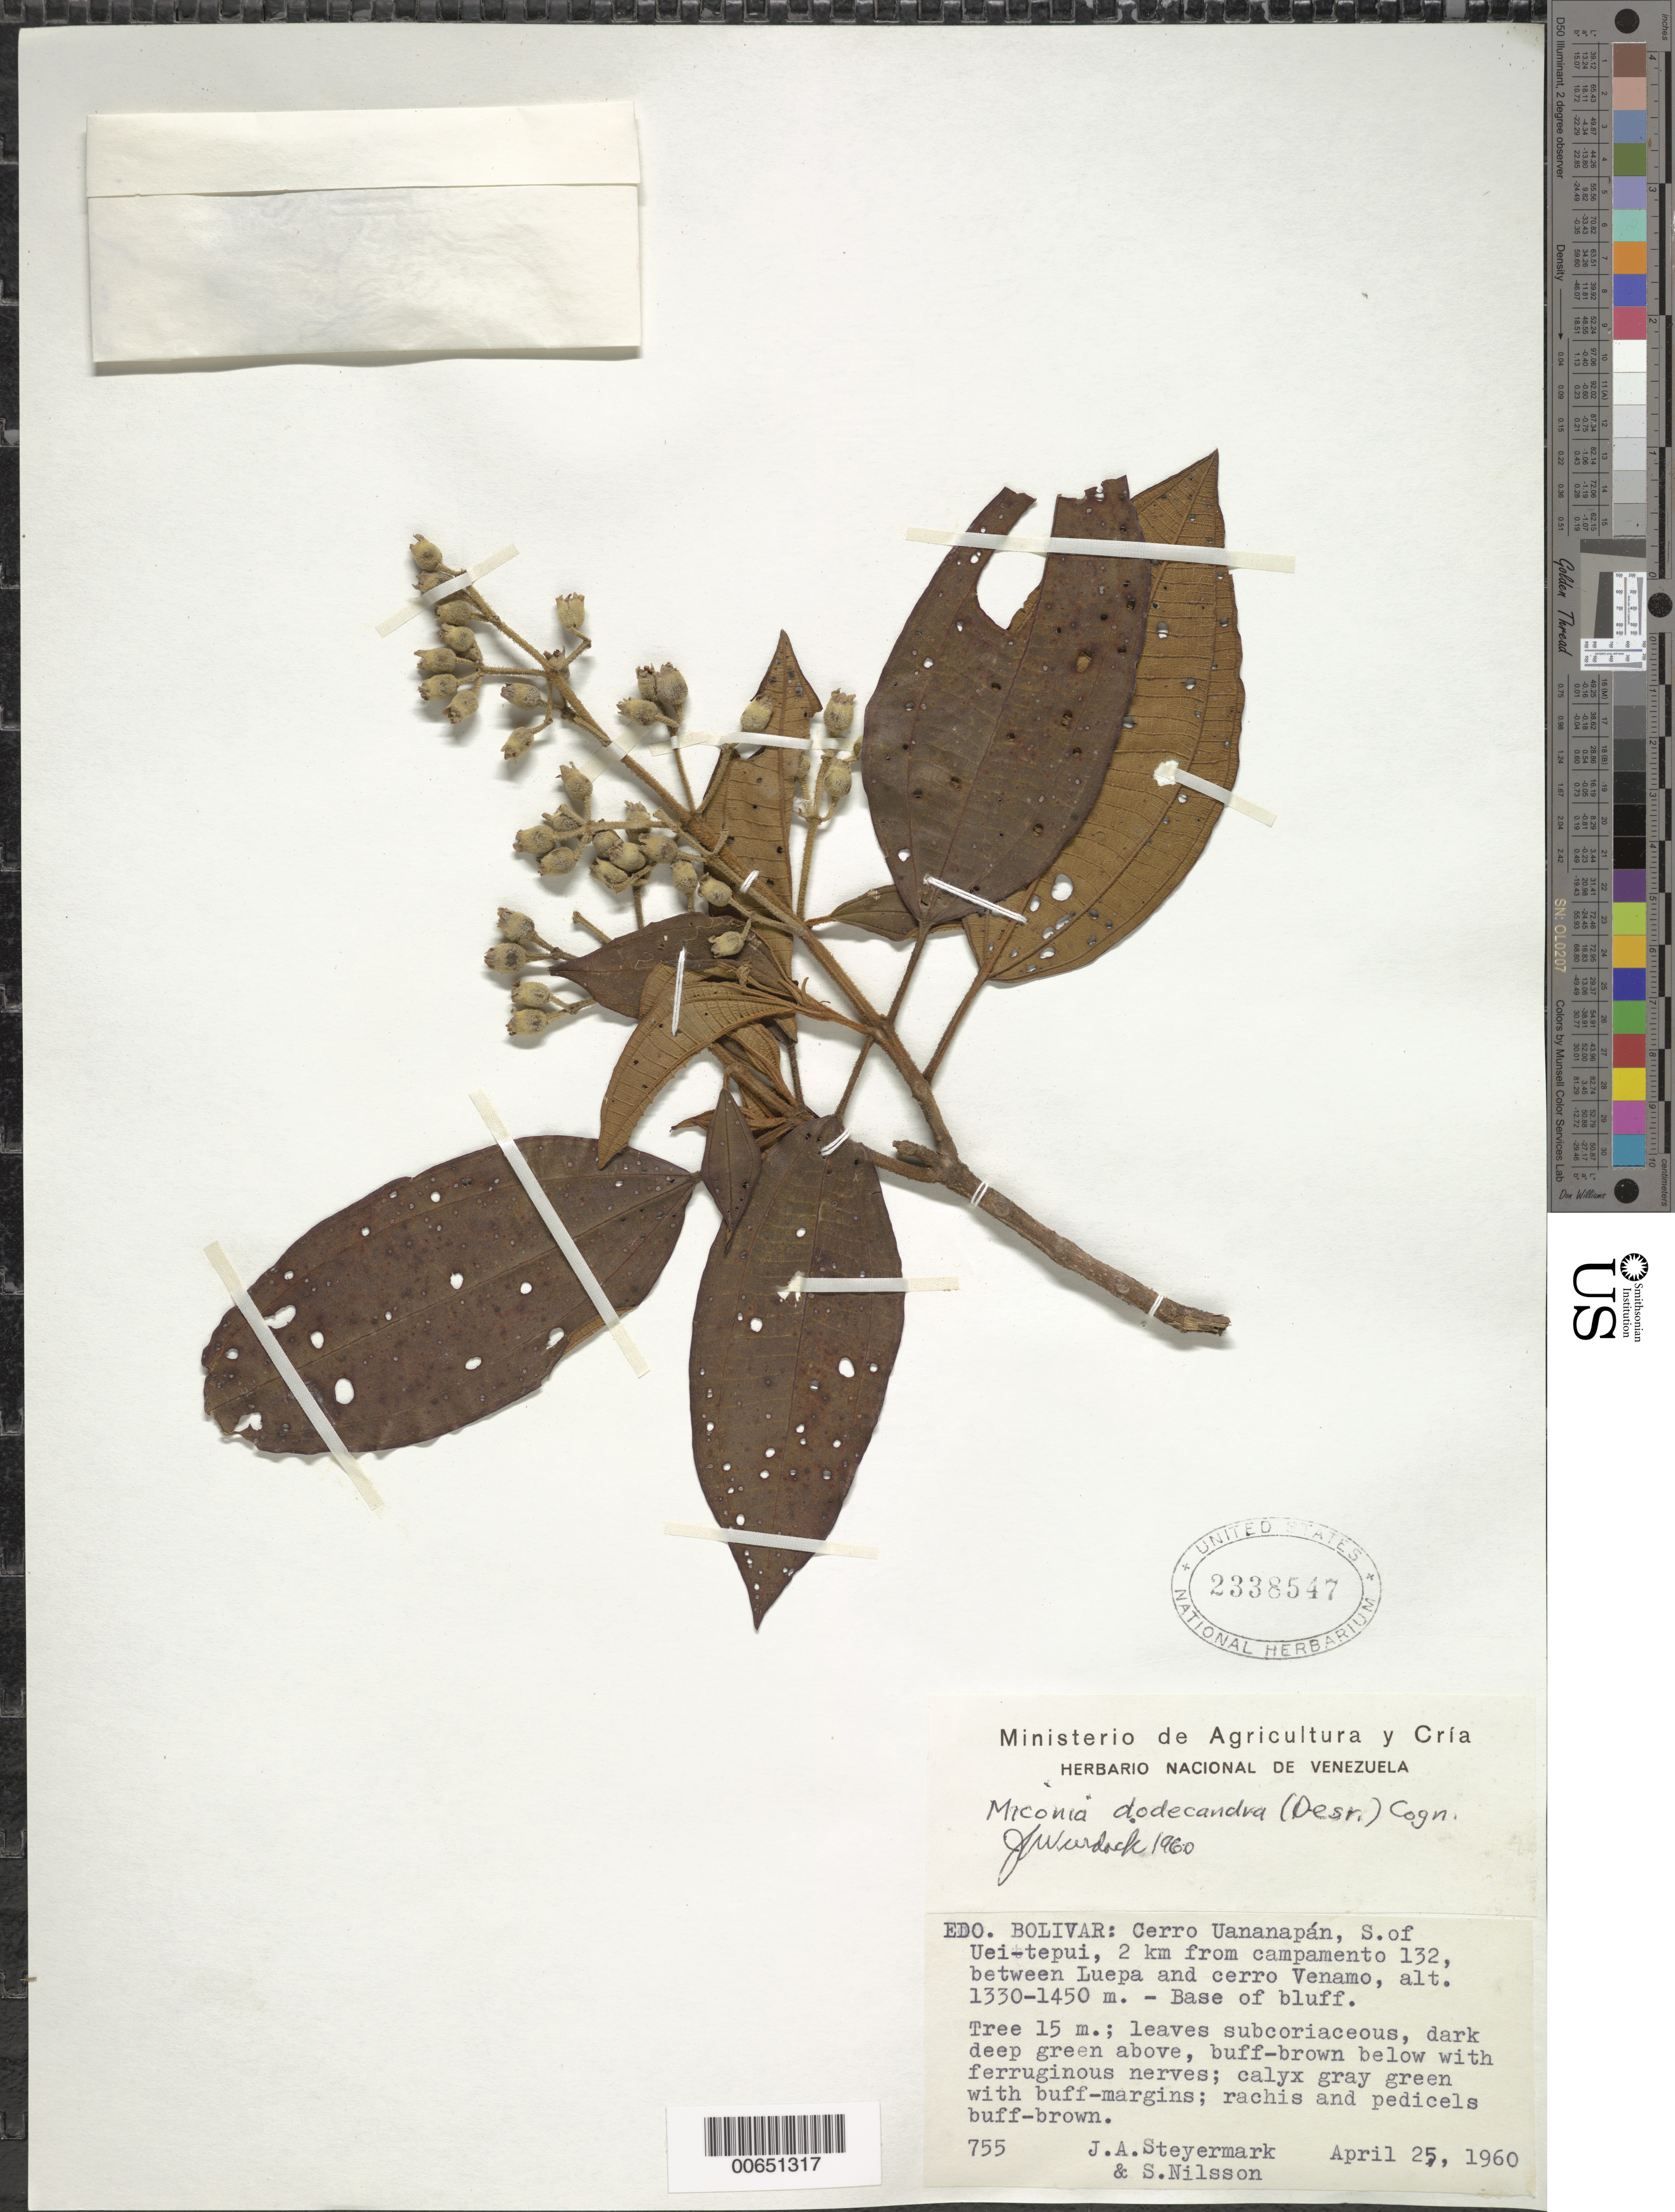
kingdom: Plantae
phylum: Tracheophyta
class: Magnoliopsida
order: Myrtales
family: Melastomataceae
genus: Miconia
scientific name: Miconia dodecandra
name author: Cogn.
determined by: Wurdack, John J., (US), US (UNITED STATES)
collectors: J. Steyermark & S. Nilsson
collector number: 60 755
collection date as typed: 25-Apr-60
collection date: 1960-04-25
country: Venezuela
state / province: Bolívar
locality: Cerro Uananapán, S of Uei-tepuí, 2 km from campamento 132, between Luepa and cerro Venamo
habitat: Base of bluff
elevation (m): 1330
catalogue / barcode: US 2338547